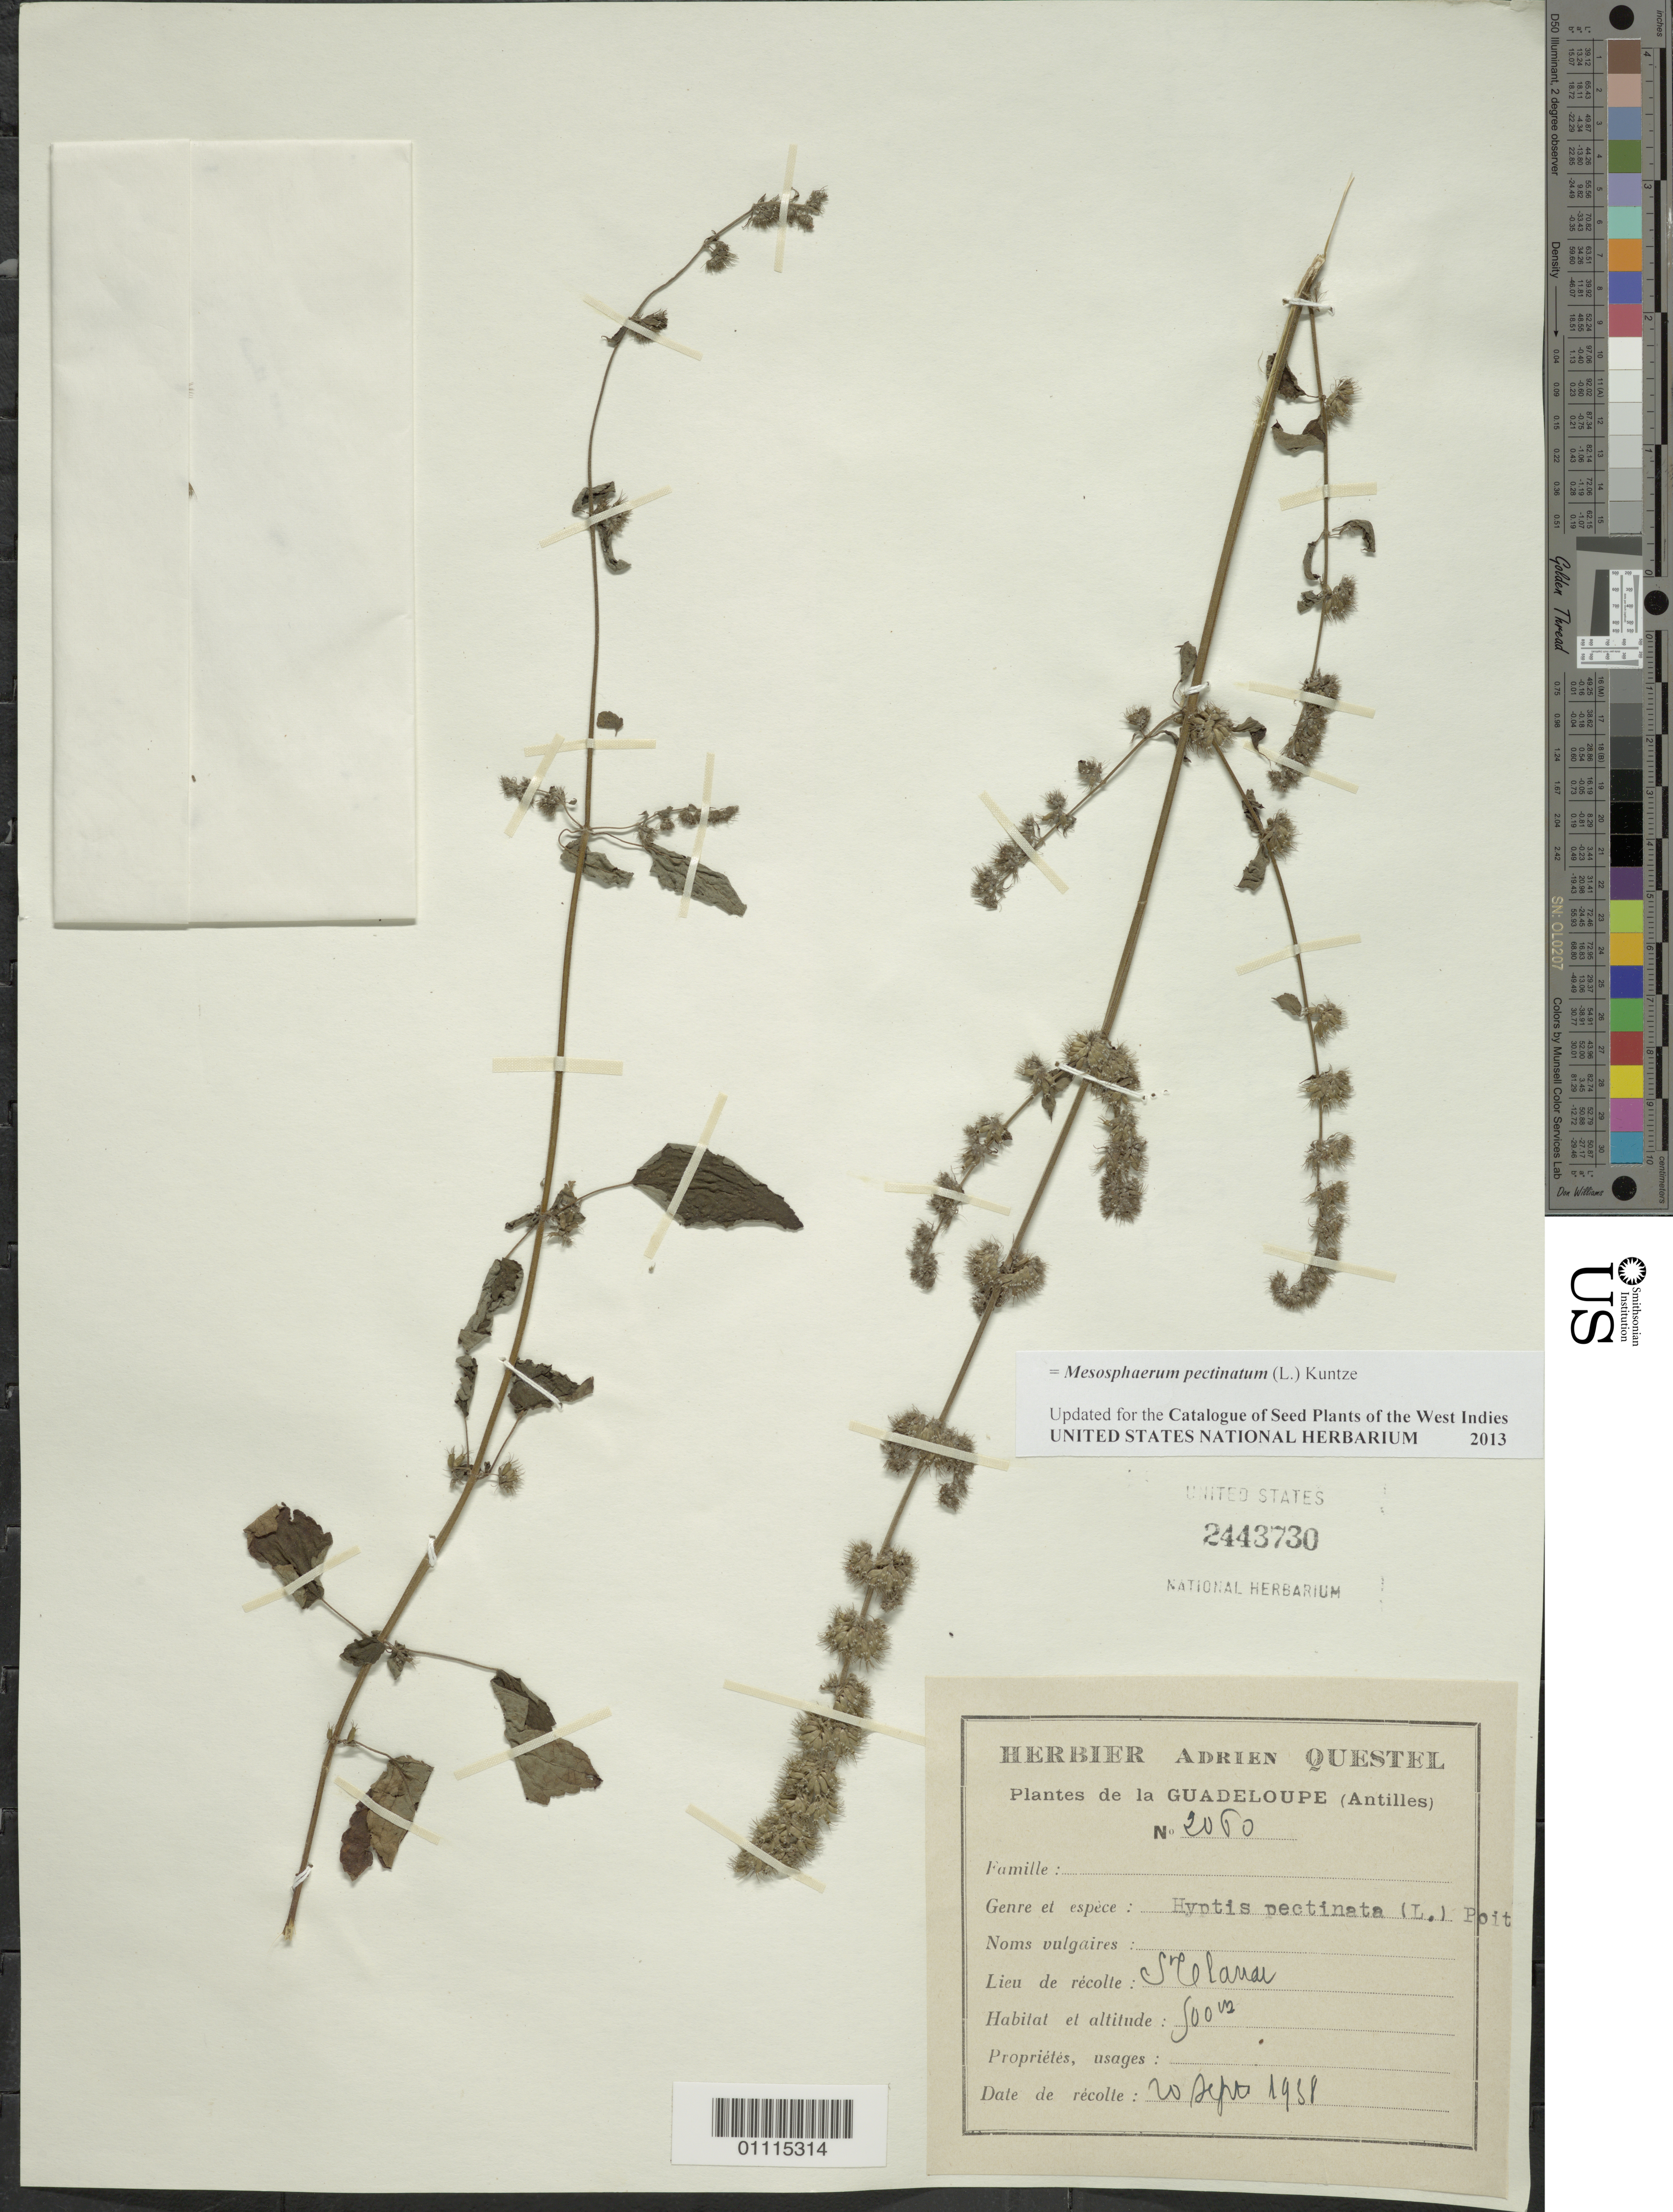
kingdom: Plantae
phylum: Tracheophyta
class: Magnoliopsida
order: Lamiales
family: Lamiaceae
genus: Mesosphaerum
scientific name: Mesosphaerum pectinatum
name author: (L.) Kuntze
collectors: A. Questel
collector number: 2060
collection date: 1938-09-20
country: Guadeloupe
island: Basse Terre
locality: St. Claude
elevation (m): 500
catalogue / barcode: US 2443730